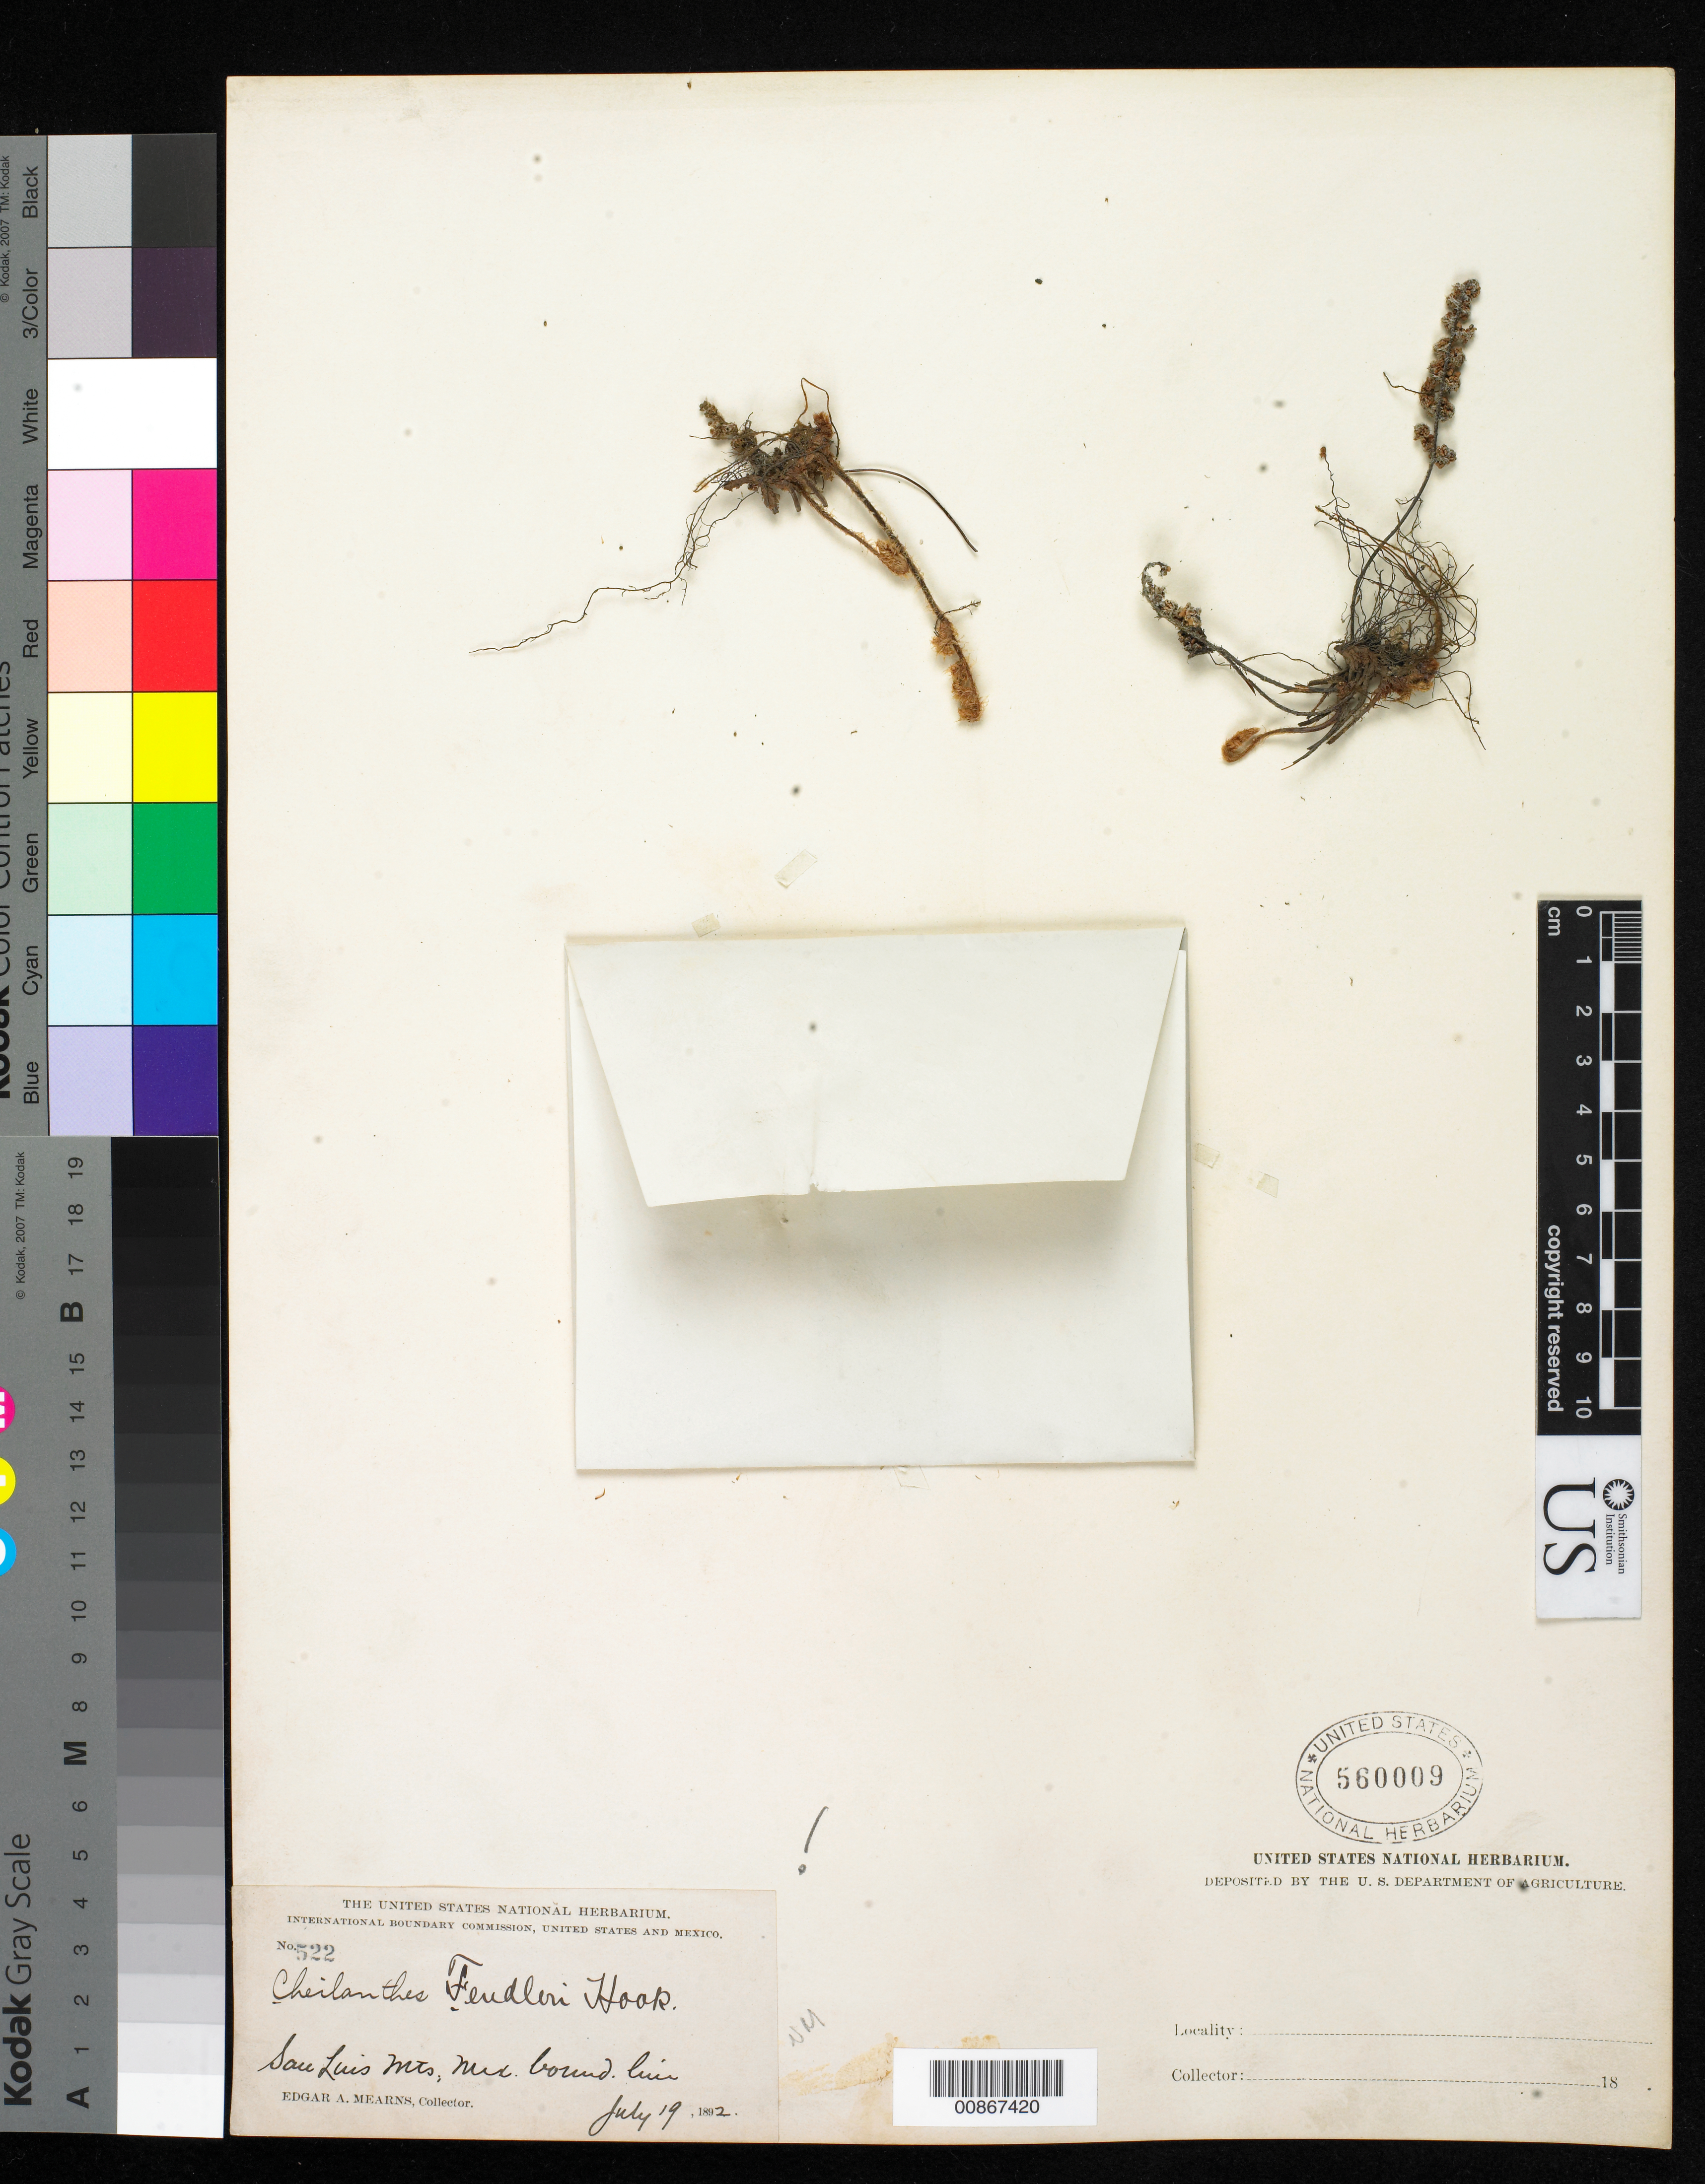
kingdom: Plantae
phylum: Tracheophyta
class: Polypodiopsida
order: Polypodiales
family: Pteridaceae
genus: Myriopteris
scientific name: Myriopteris fendleri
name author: (Hook.) E. Fourn.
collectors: E. A. Mearns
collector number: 522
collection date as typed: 19 Jul 1892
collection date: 1892-07-19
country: United States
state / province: New Mexico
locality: San Luis Mts., Mexican Boundary Line.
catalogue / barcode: US 560009